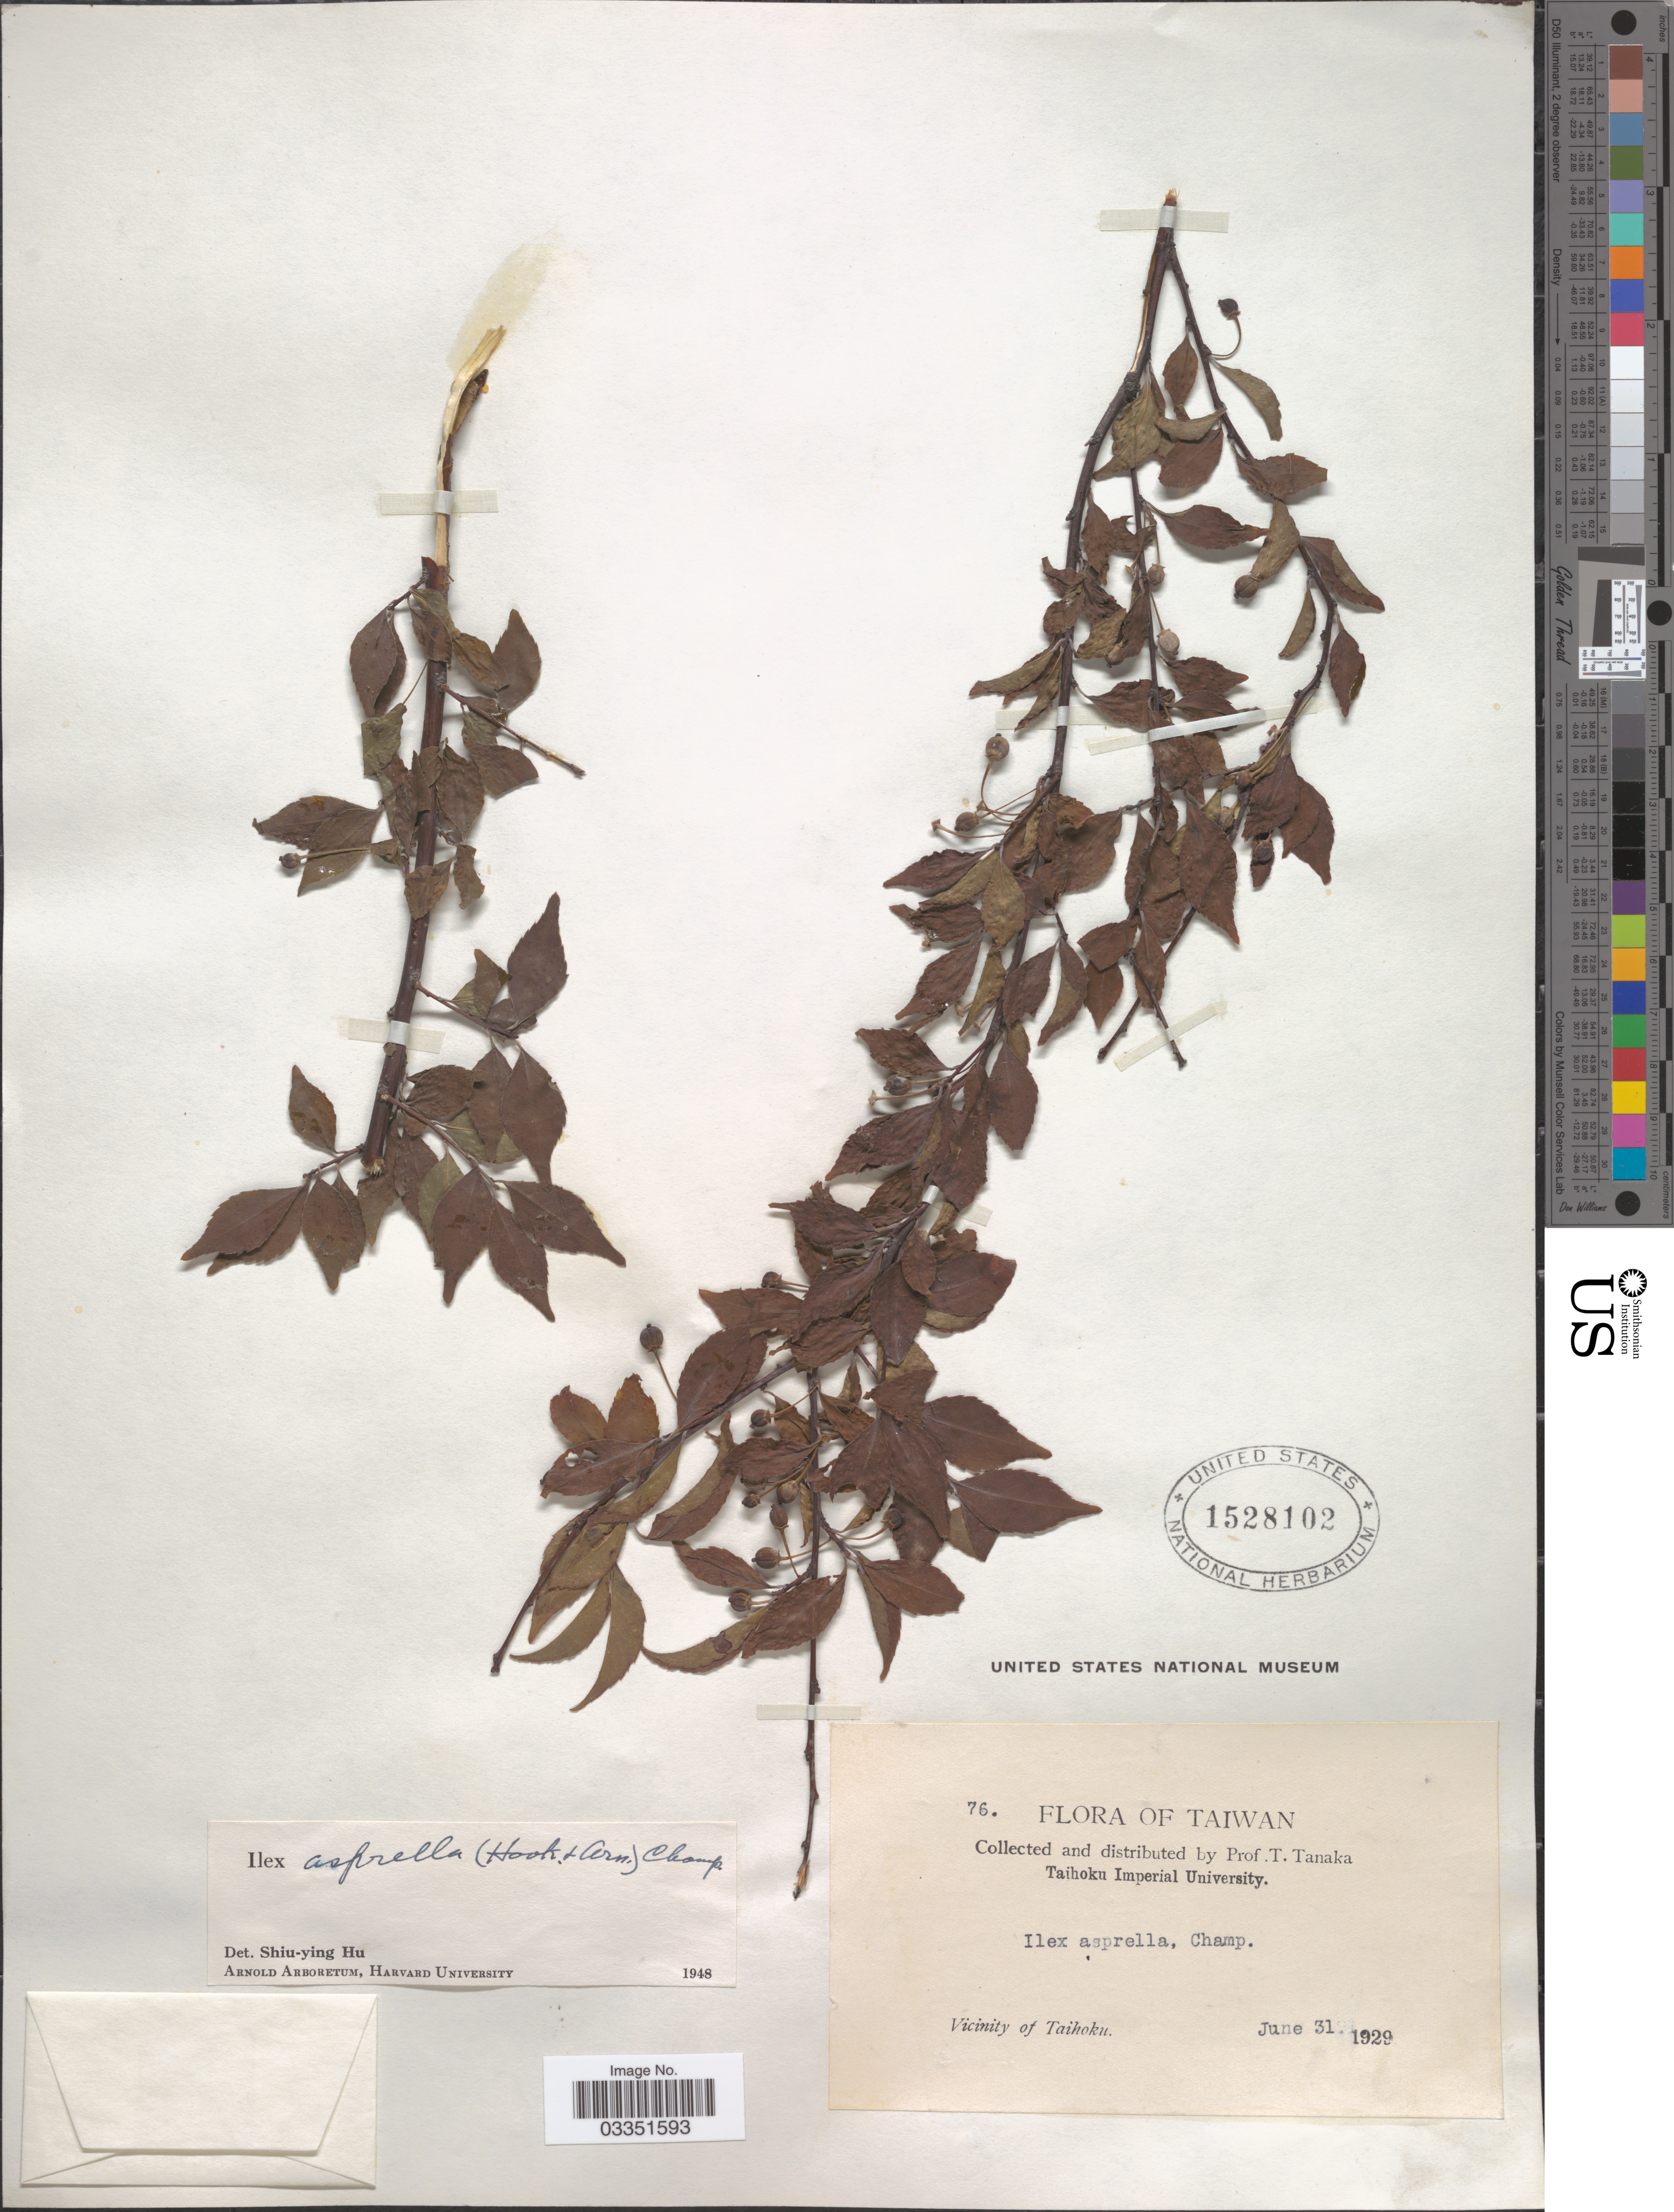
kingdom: Plantae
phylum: Tracheophyta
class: Magnoliopsida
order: Aquifoliales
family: Aquifoliaceae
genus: Ilex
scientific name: Ilex asperula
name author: Mart.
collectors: T. Tanaka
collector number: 76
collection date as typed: Transcribed d/m/y: 31/6/1929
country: Taiwan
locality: Vicinity of Taihoku.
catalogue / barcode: US 1528102